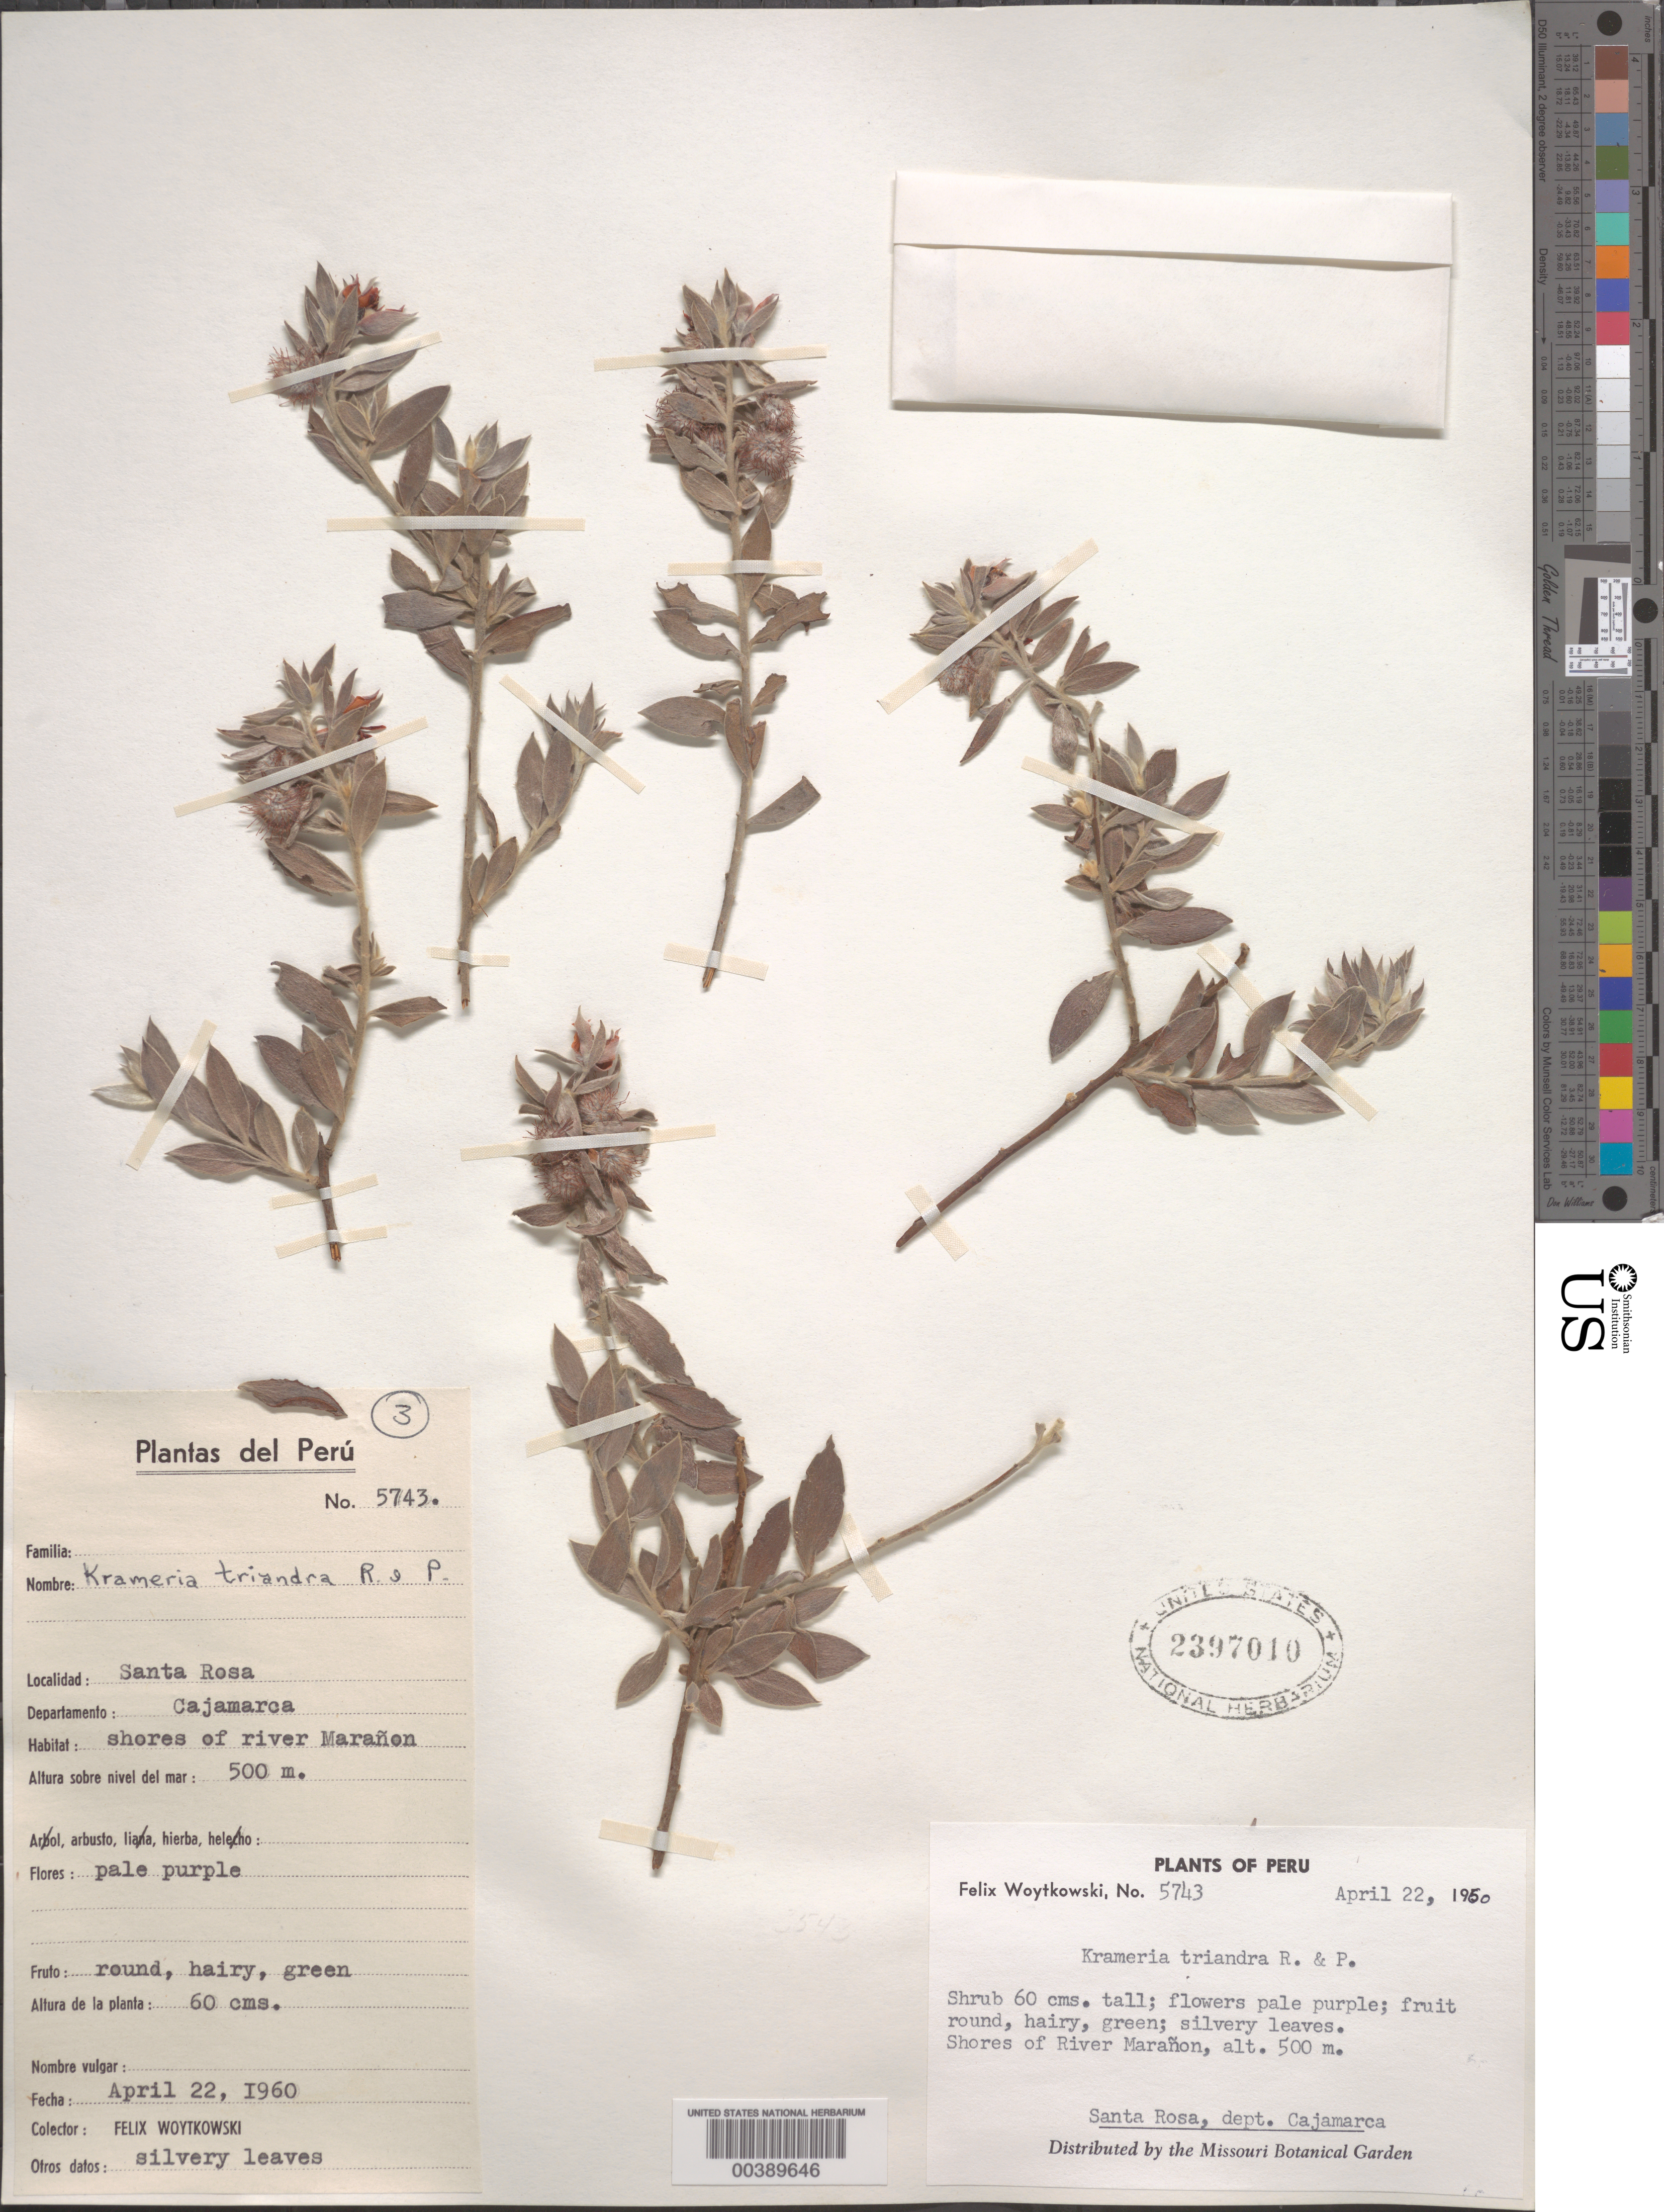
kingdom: Plantae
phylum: Tracheophyta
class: Magnoliopsida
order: Zygophyllales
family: Krameriaceae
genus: Krameria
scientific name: Krameria lappacea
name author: (Dombey) Burdet & B.B. Simpson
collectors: F. Woytkowski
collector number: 5743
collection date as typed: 22 Apr 1960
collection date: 1960-04-22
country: Peru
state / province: Cajamarca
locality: Santa Rosa; shores of River Maranon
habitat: Shores of river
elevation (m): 500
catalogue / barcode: US 2397010